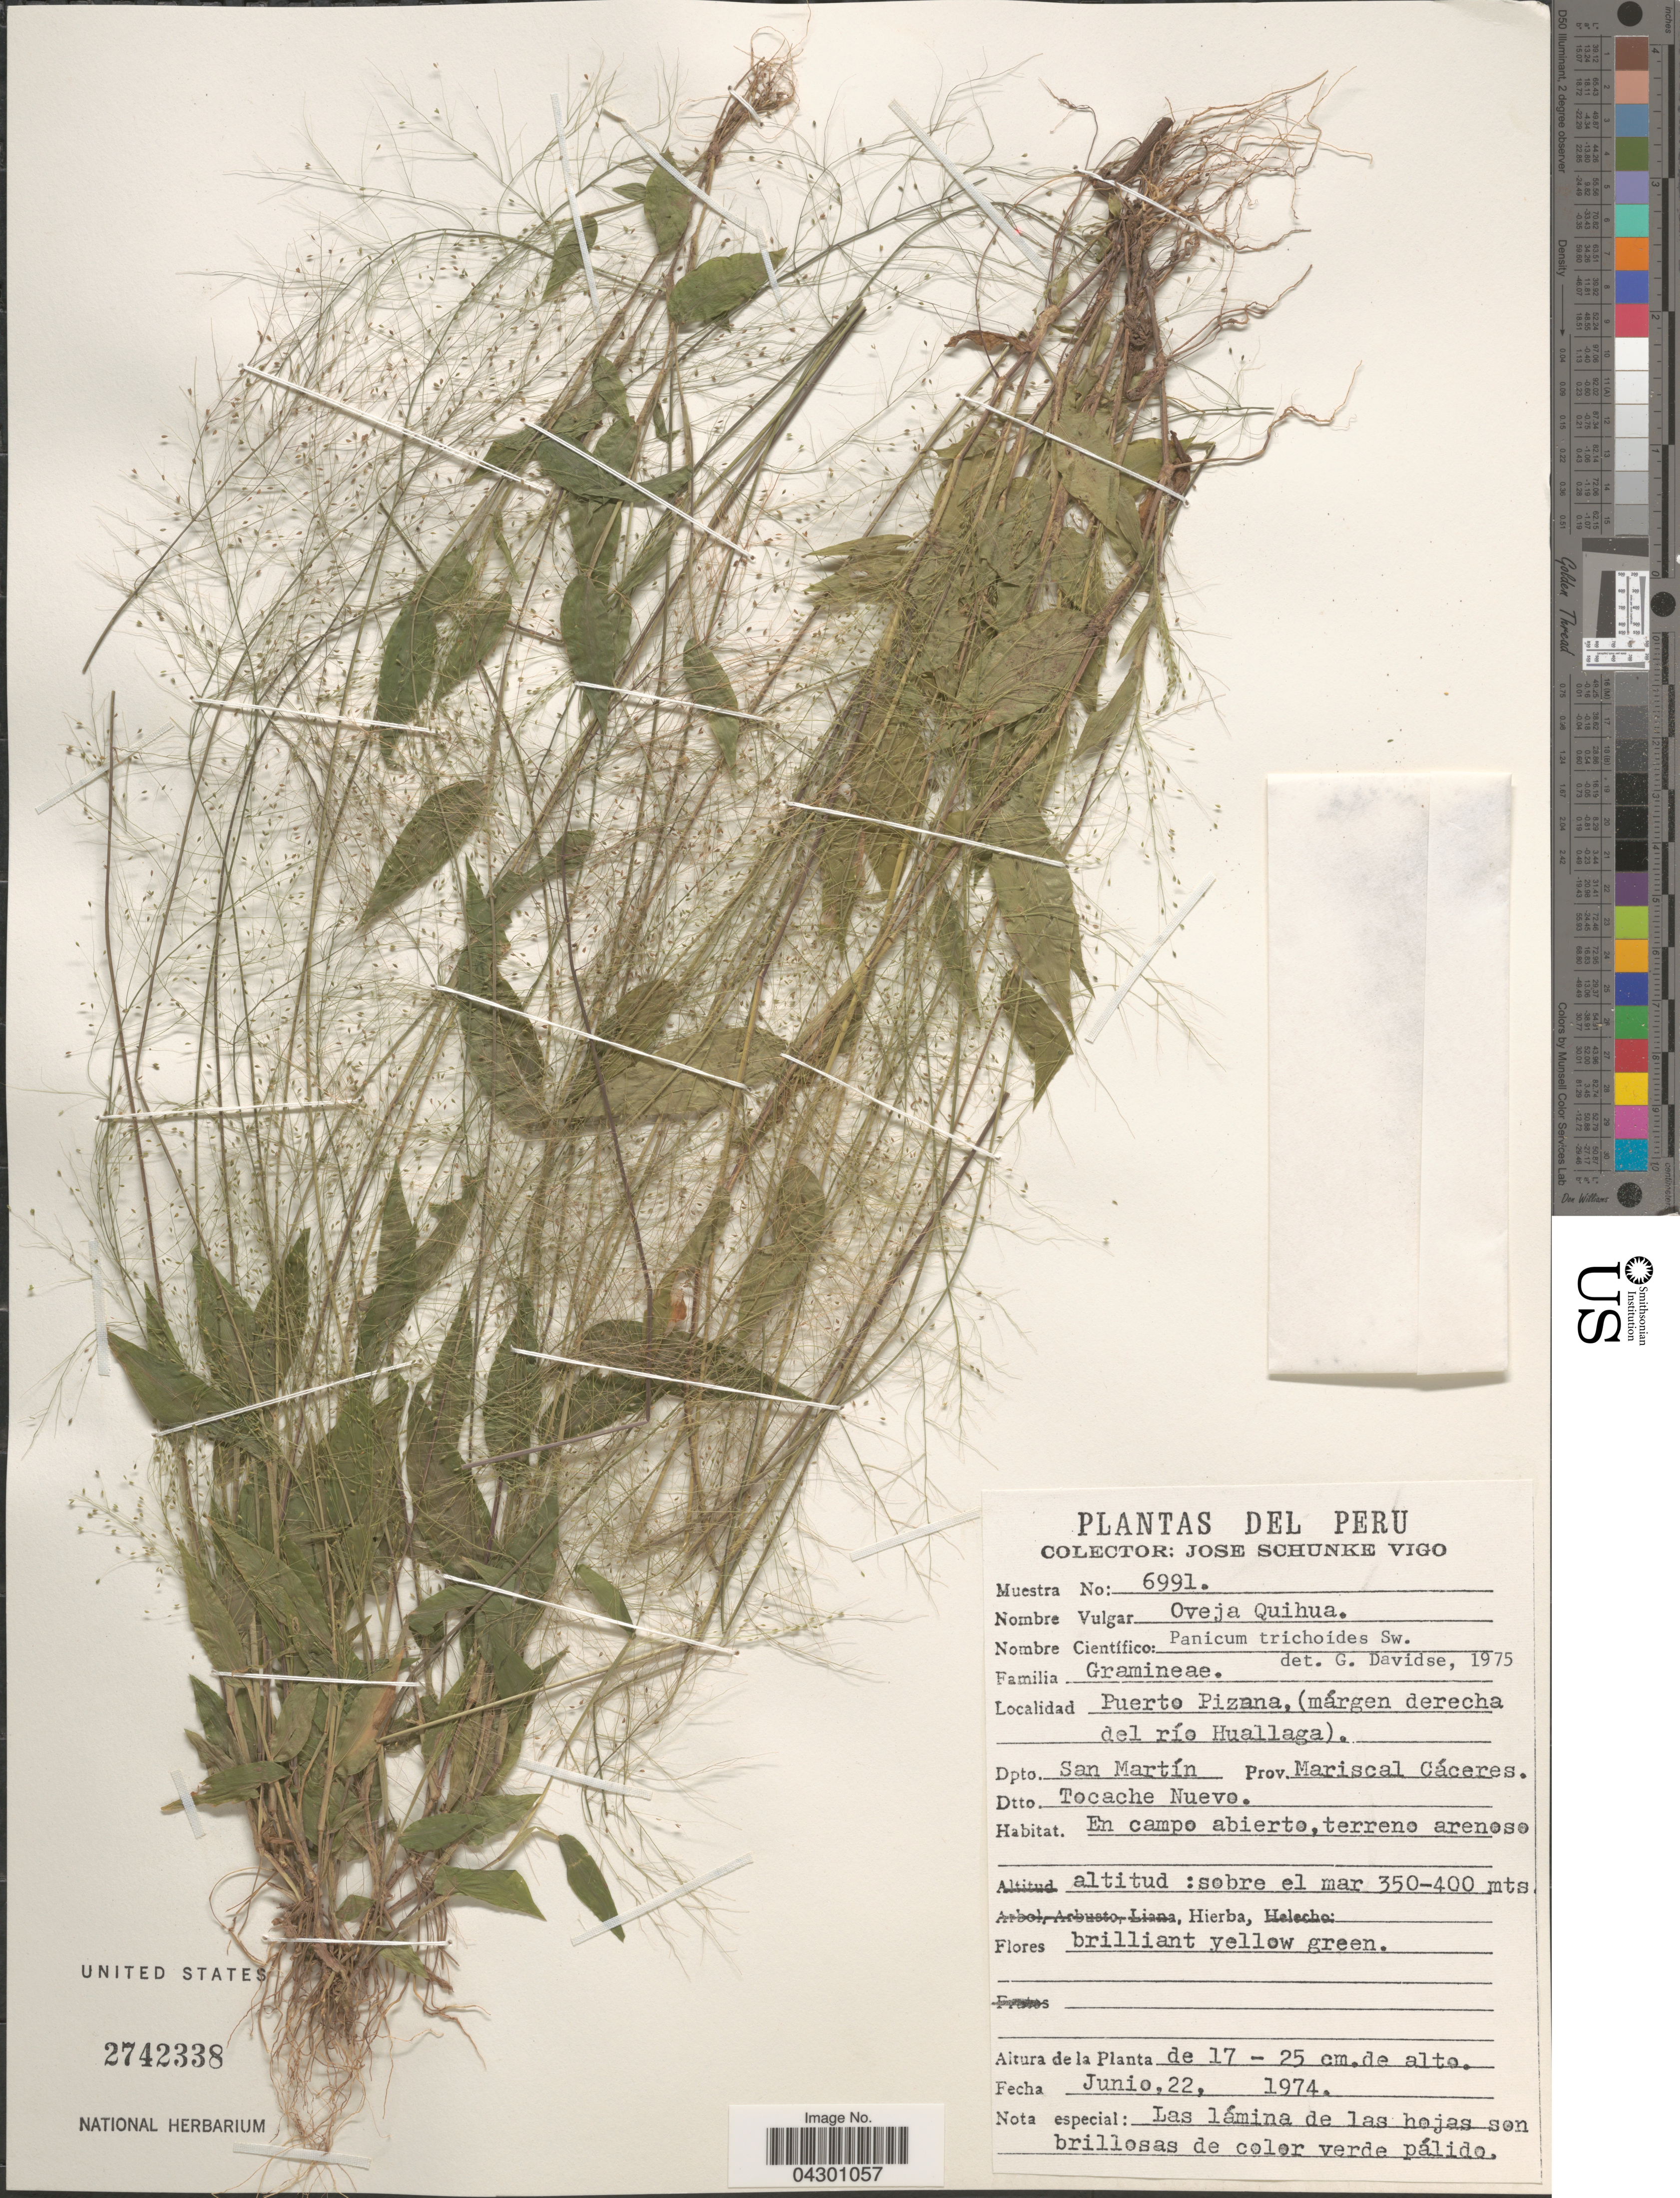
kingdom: Plantae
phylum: Tracheophyta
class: Liliopsida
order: Poales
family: Poaceae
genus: Panicum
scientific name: Panicum trichoides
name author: Sw.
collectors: J. Schunke Vigo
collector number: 6991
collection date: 1974-06-22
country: Peru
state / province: San Martín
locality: Puerto Pizana, (márgen derecha del río Huallaga). Dpto. San Martín. Prov. Mariscal Cáceres. Dtto. Tocache Nuevo.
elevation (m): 350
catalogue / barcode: US 2742338